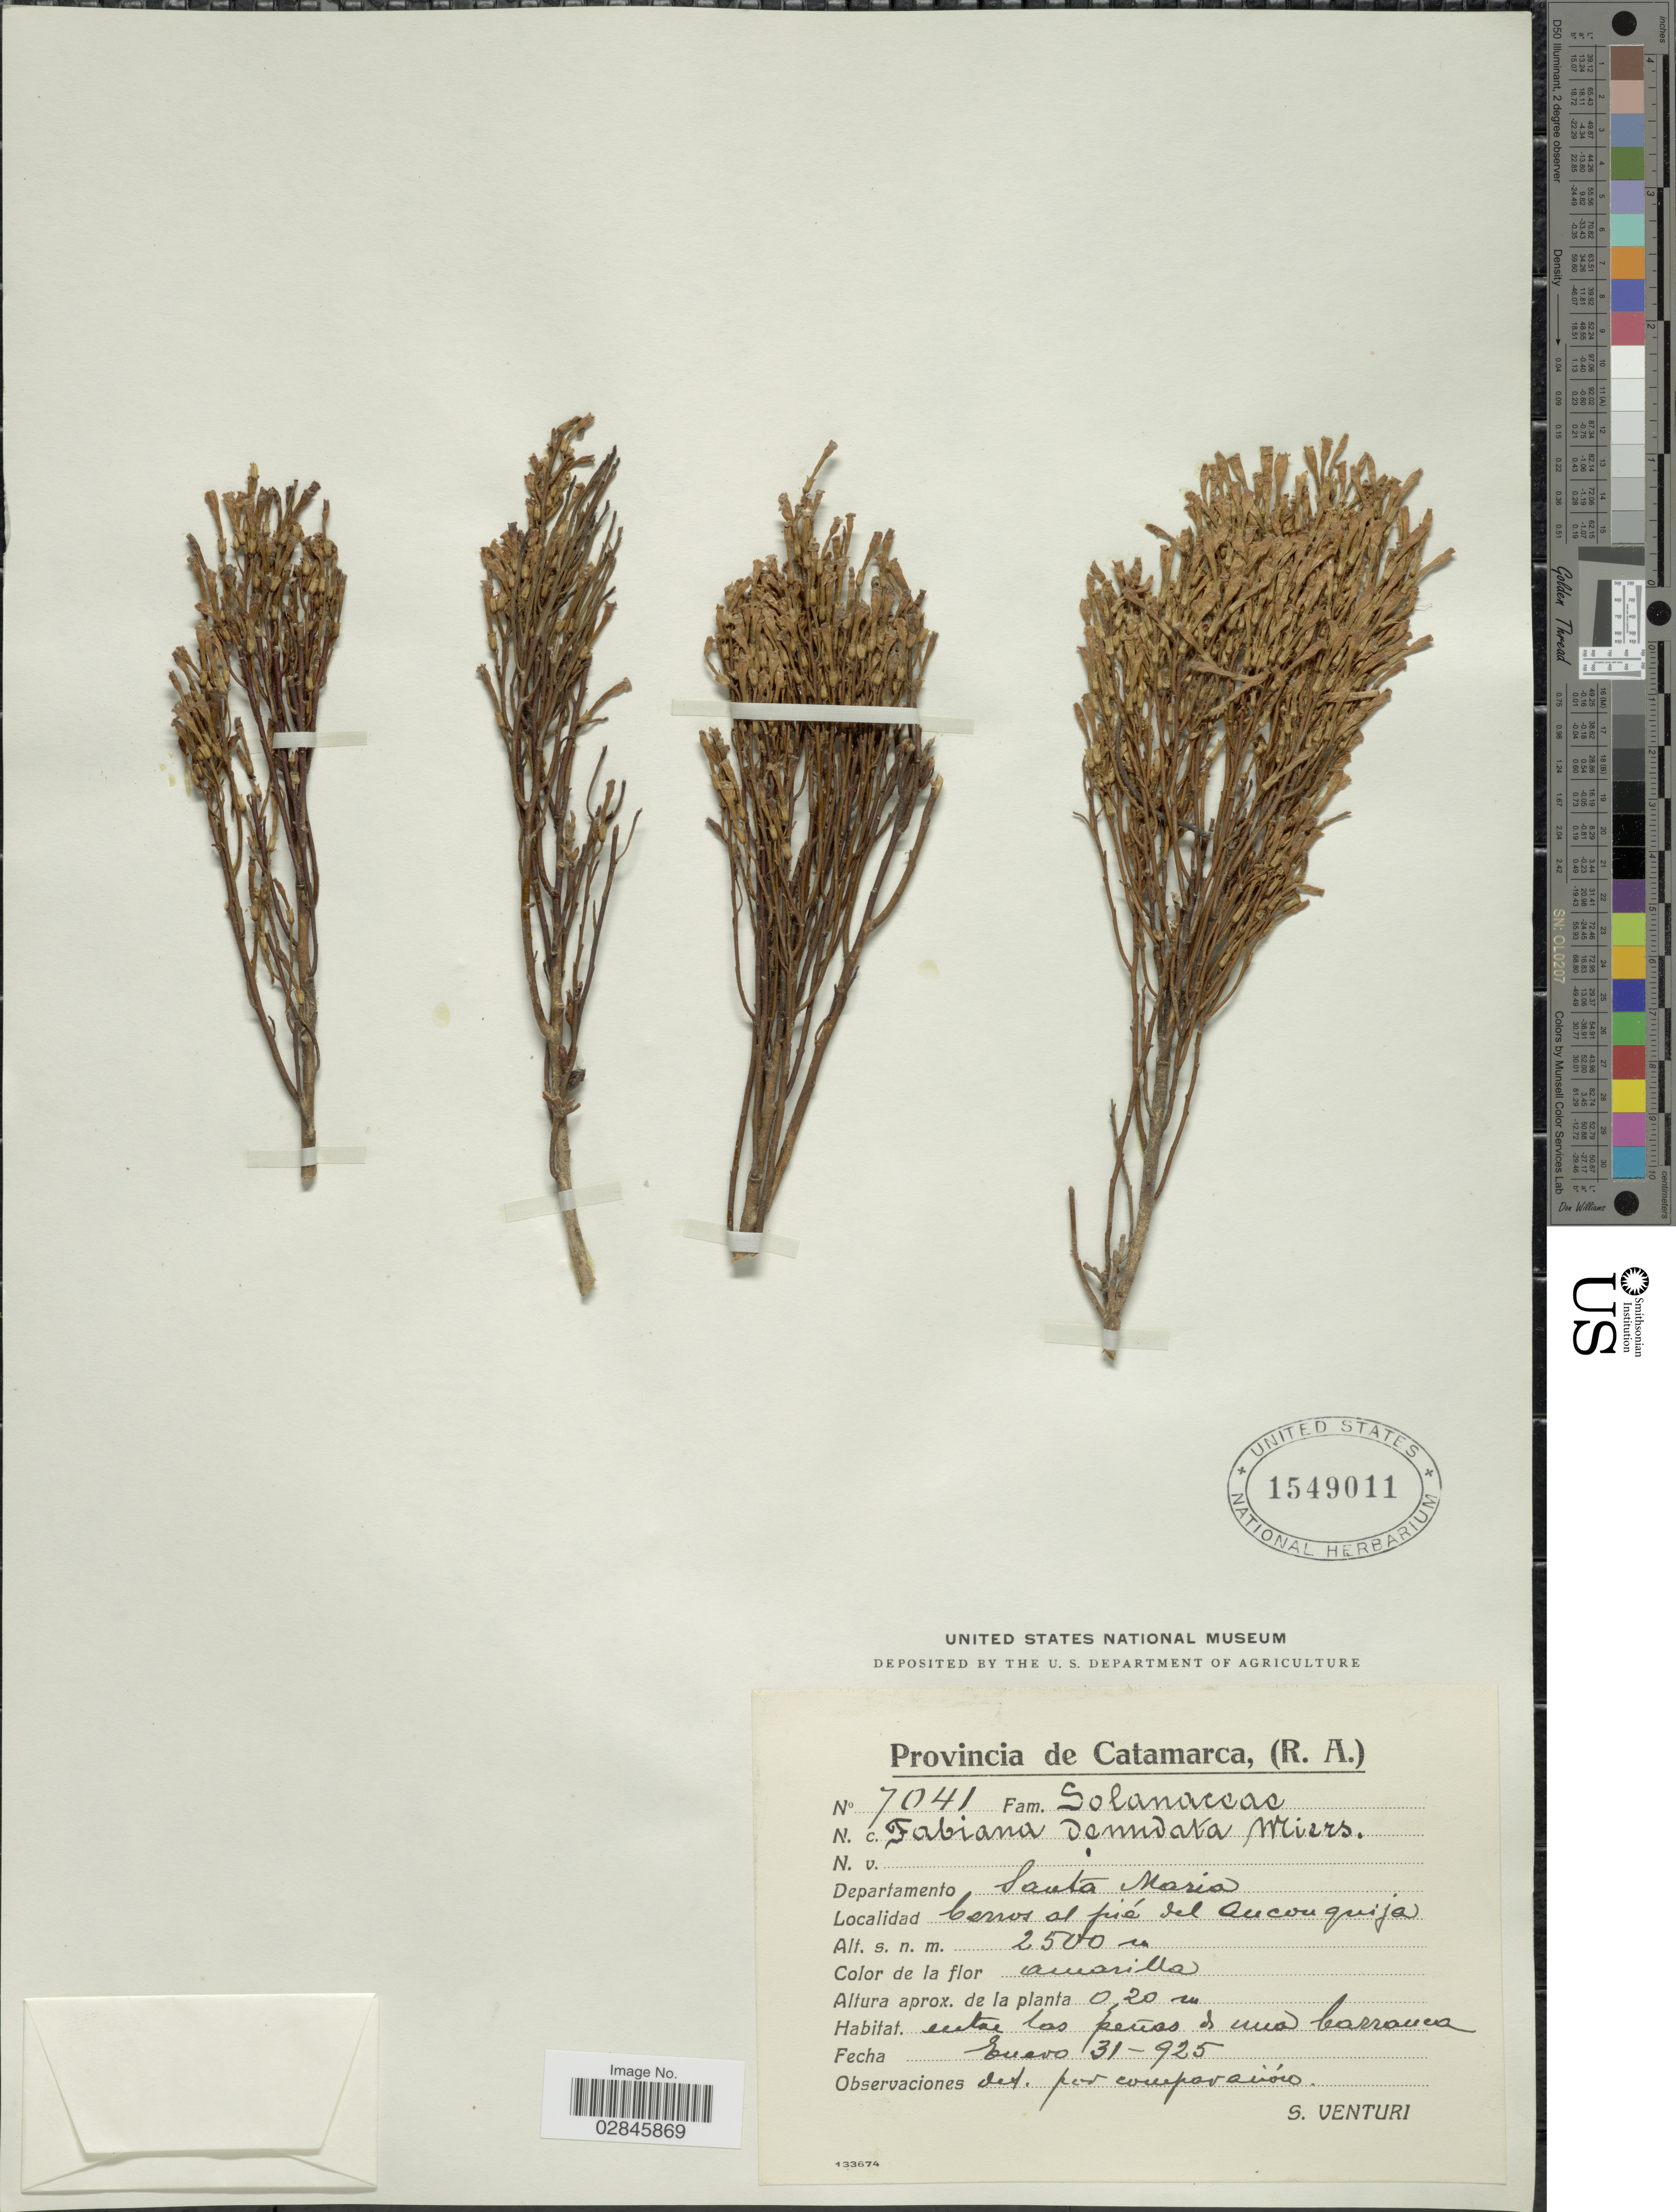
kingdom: Plantae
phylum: Tracheophyta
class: Magnoliopsida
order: Solanales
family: Solanaceae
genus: Fabiana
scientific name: Fabiana denudata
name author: Miers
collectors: S. Venturi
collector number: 7041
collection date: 1925-01-31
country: Argentina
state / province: Catamarca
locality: (R.A.), Departamento Santa Maria. Cerros al pié del Aconquija.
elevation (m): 2500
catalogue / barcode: US 1549011